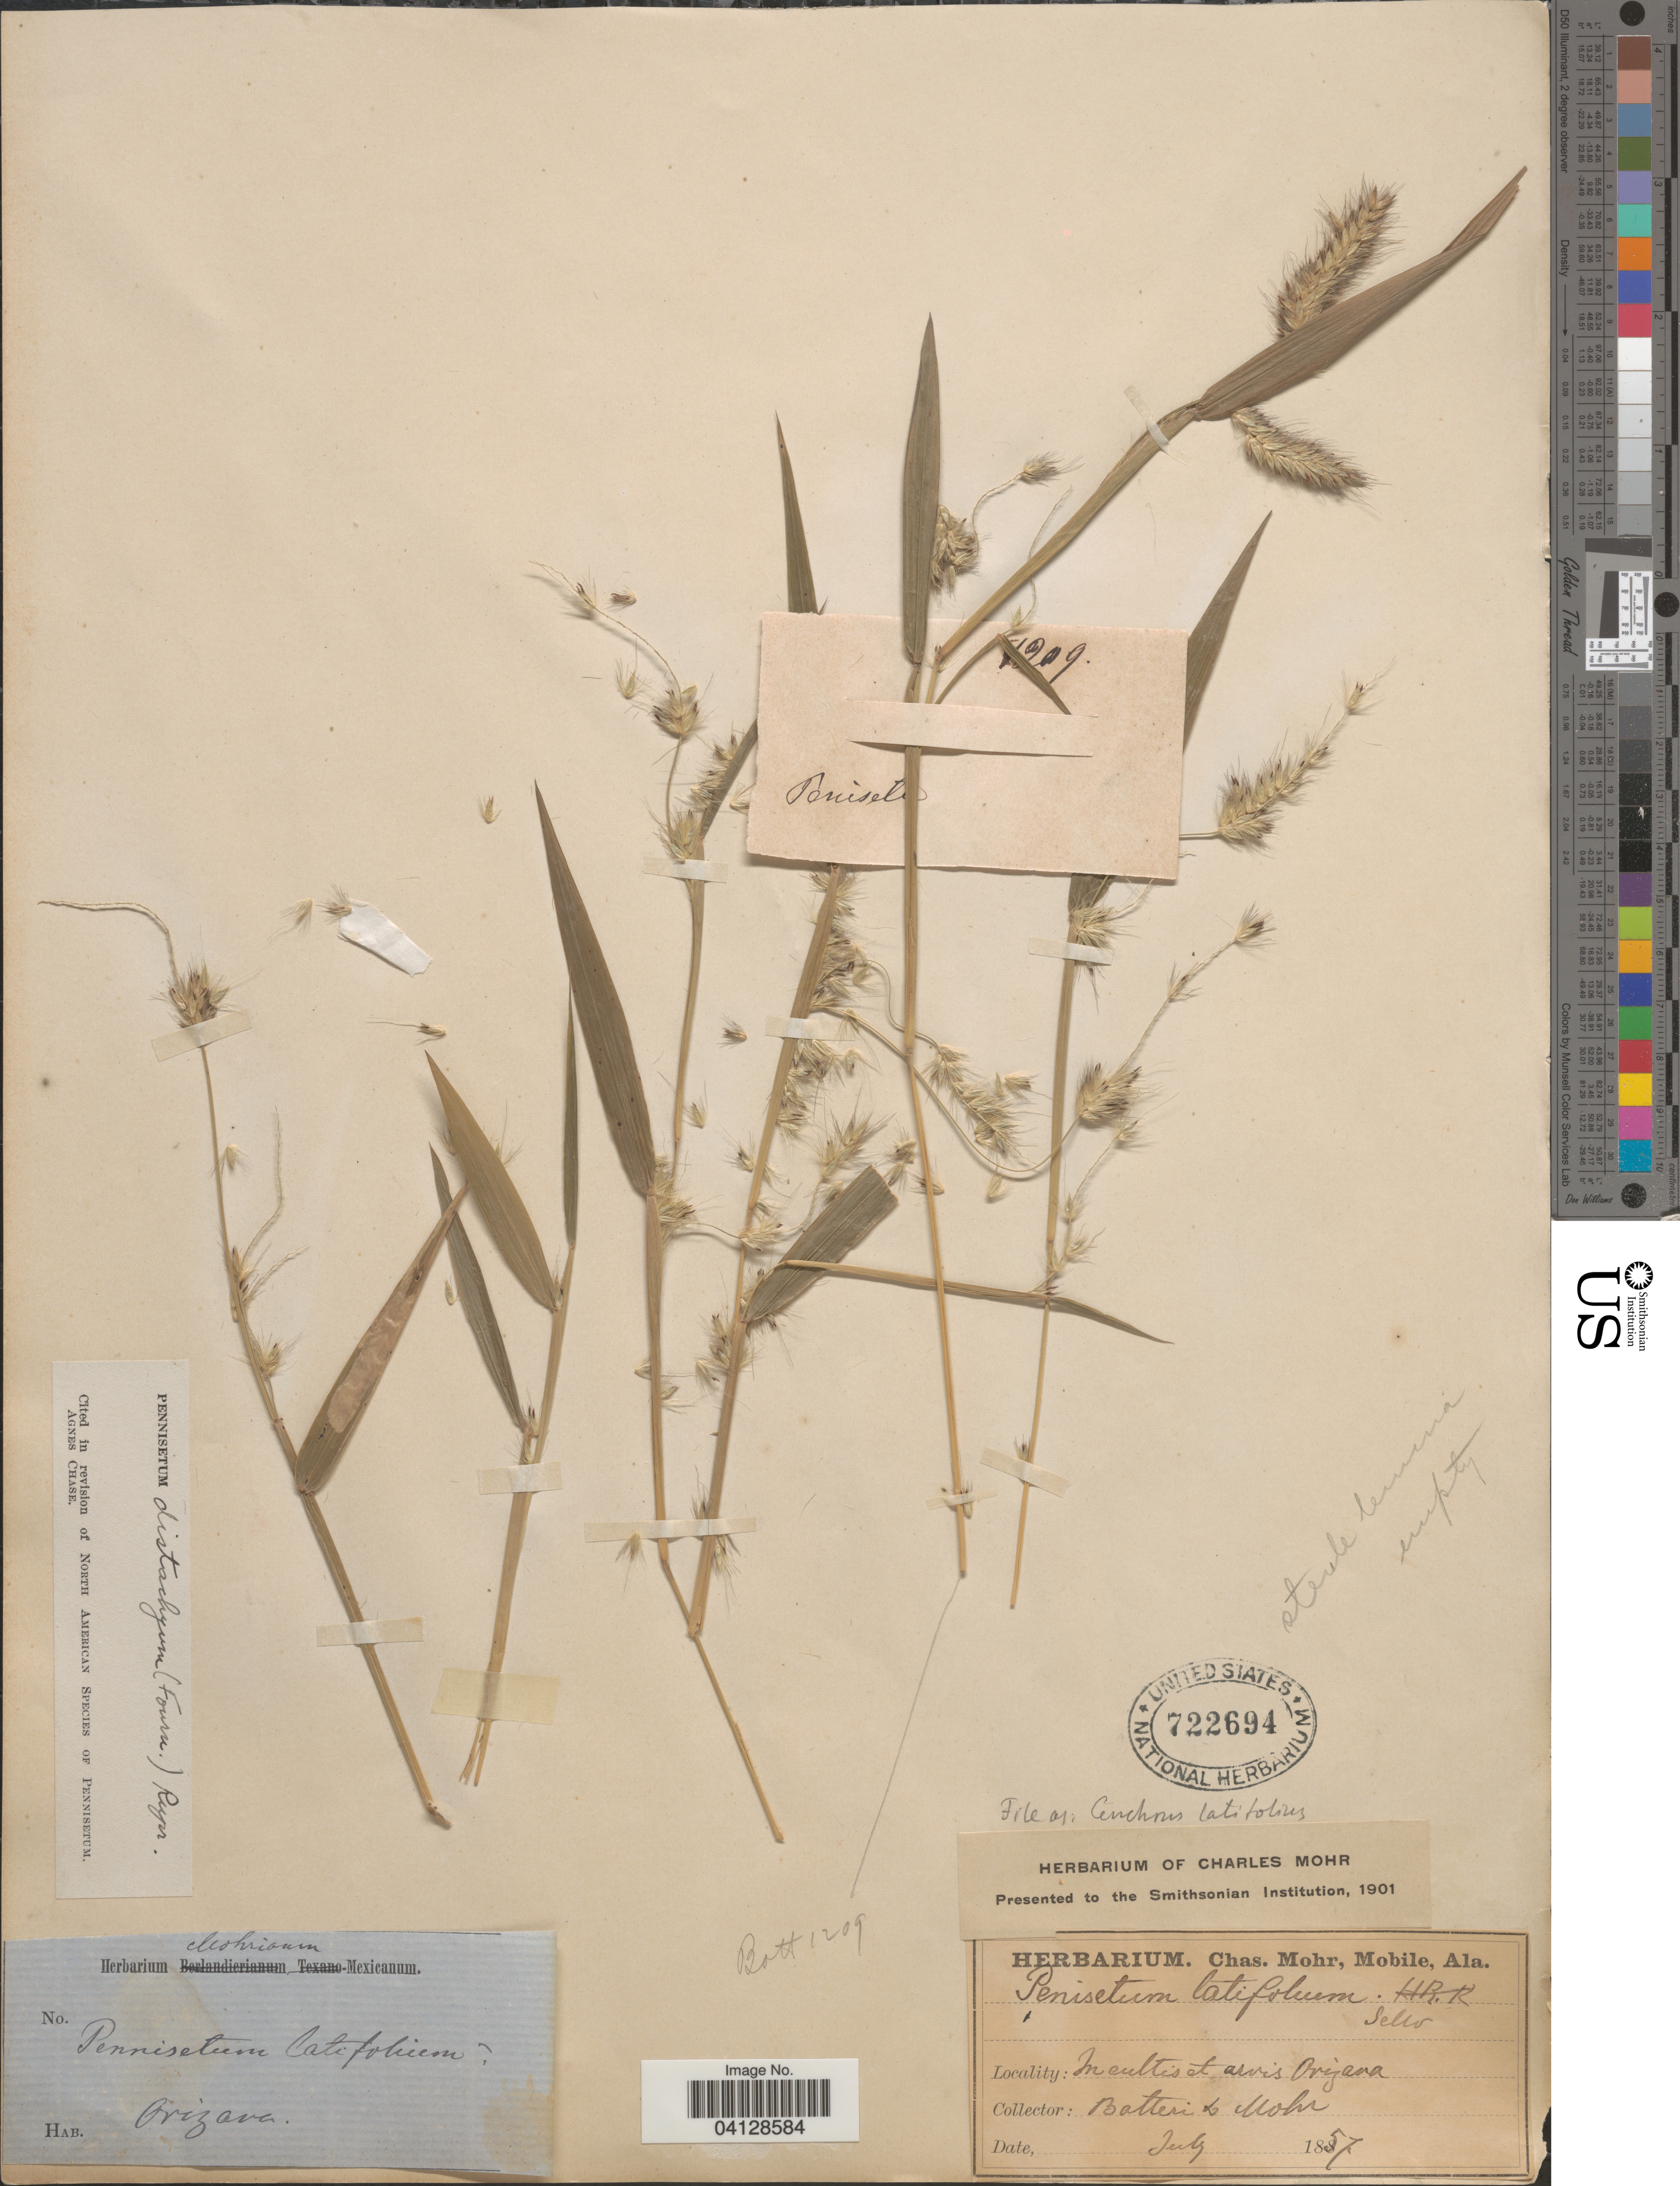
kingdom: Plantae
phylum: Tracheophyta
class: Liliopsida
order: Poales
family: Poaceae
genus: Pennisetum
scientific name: Pennisetum distachyum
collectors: M. Botteri & Mohr, C. T. (herbarium)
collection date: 1857-07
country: Mexico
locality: In cultis et arvis Orizava.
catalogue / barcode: US 722694